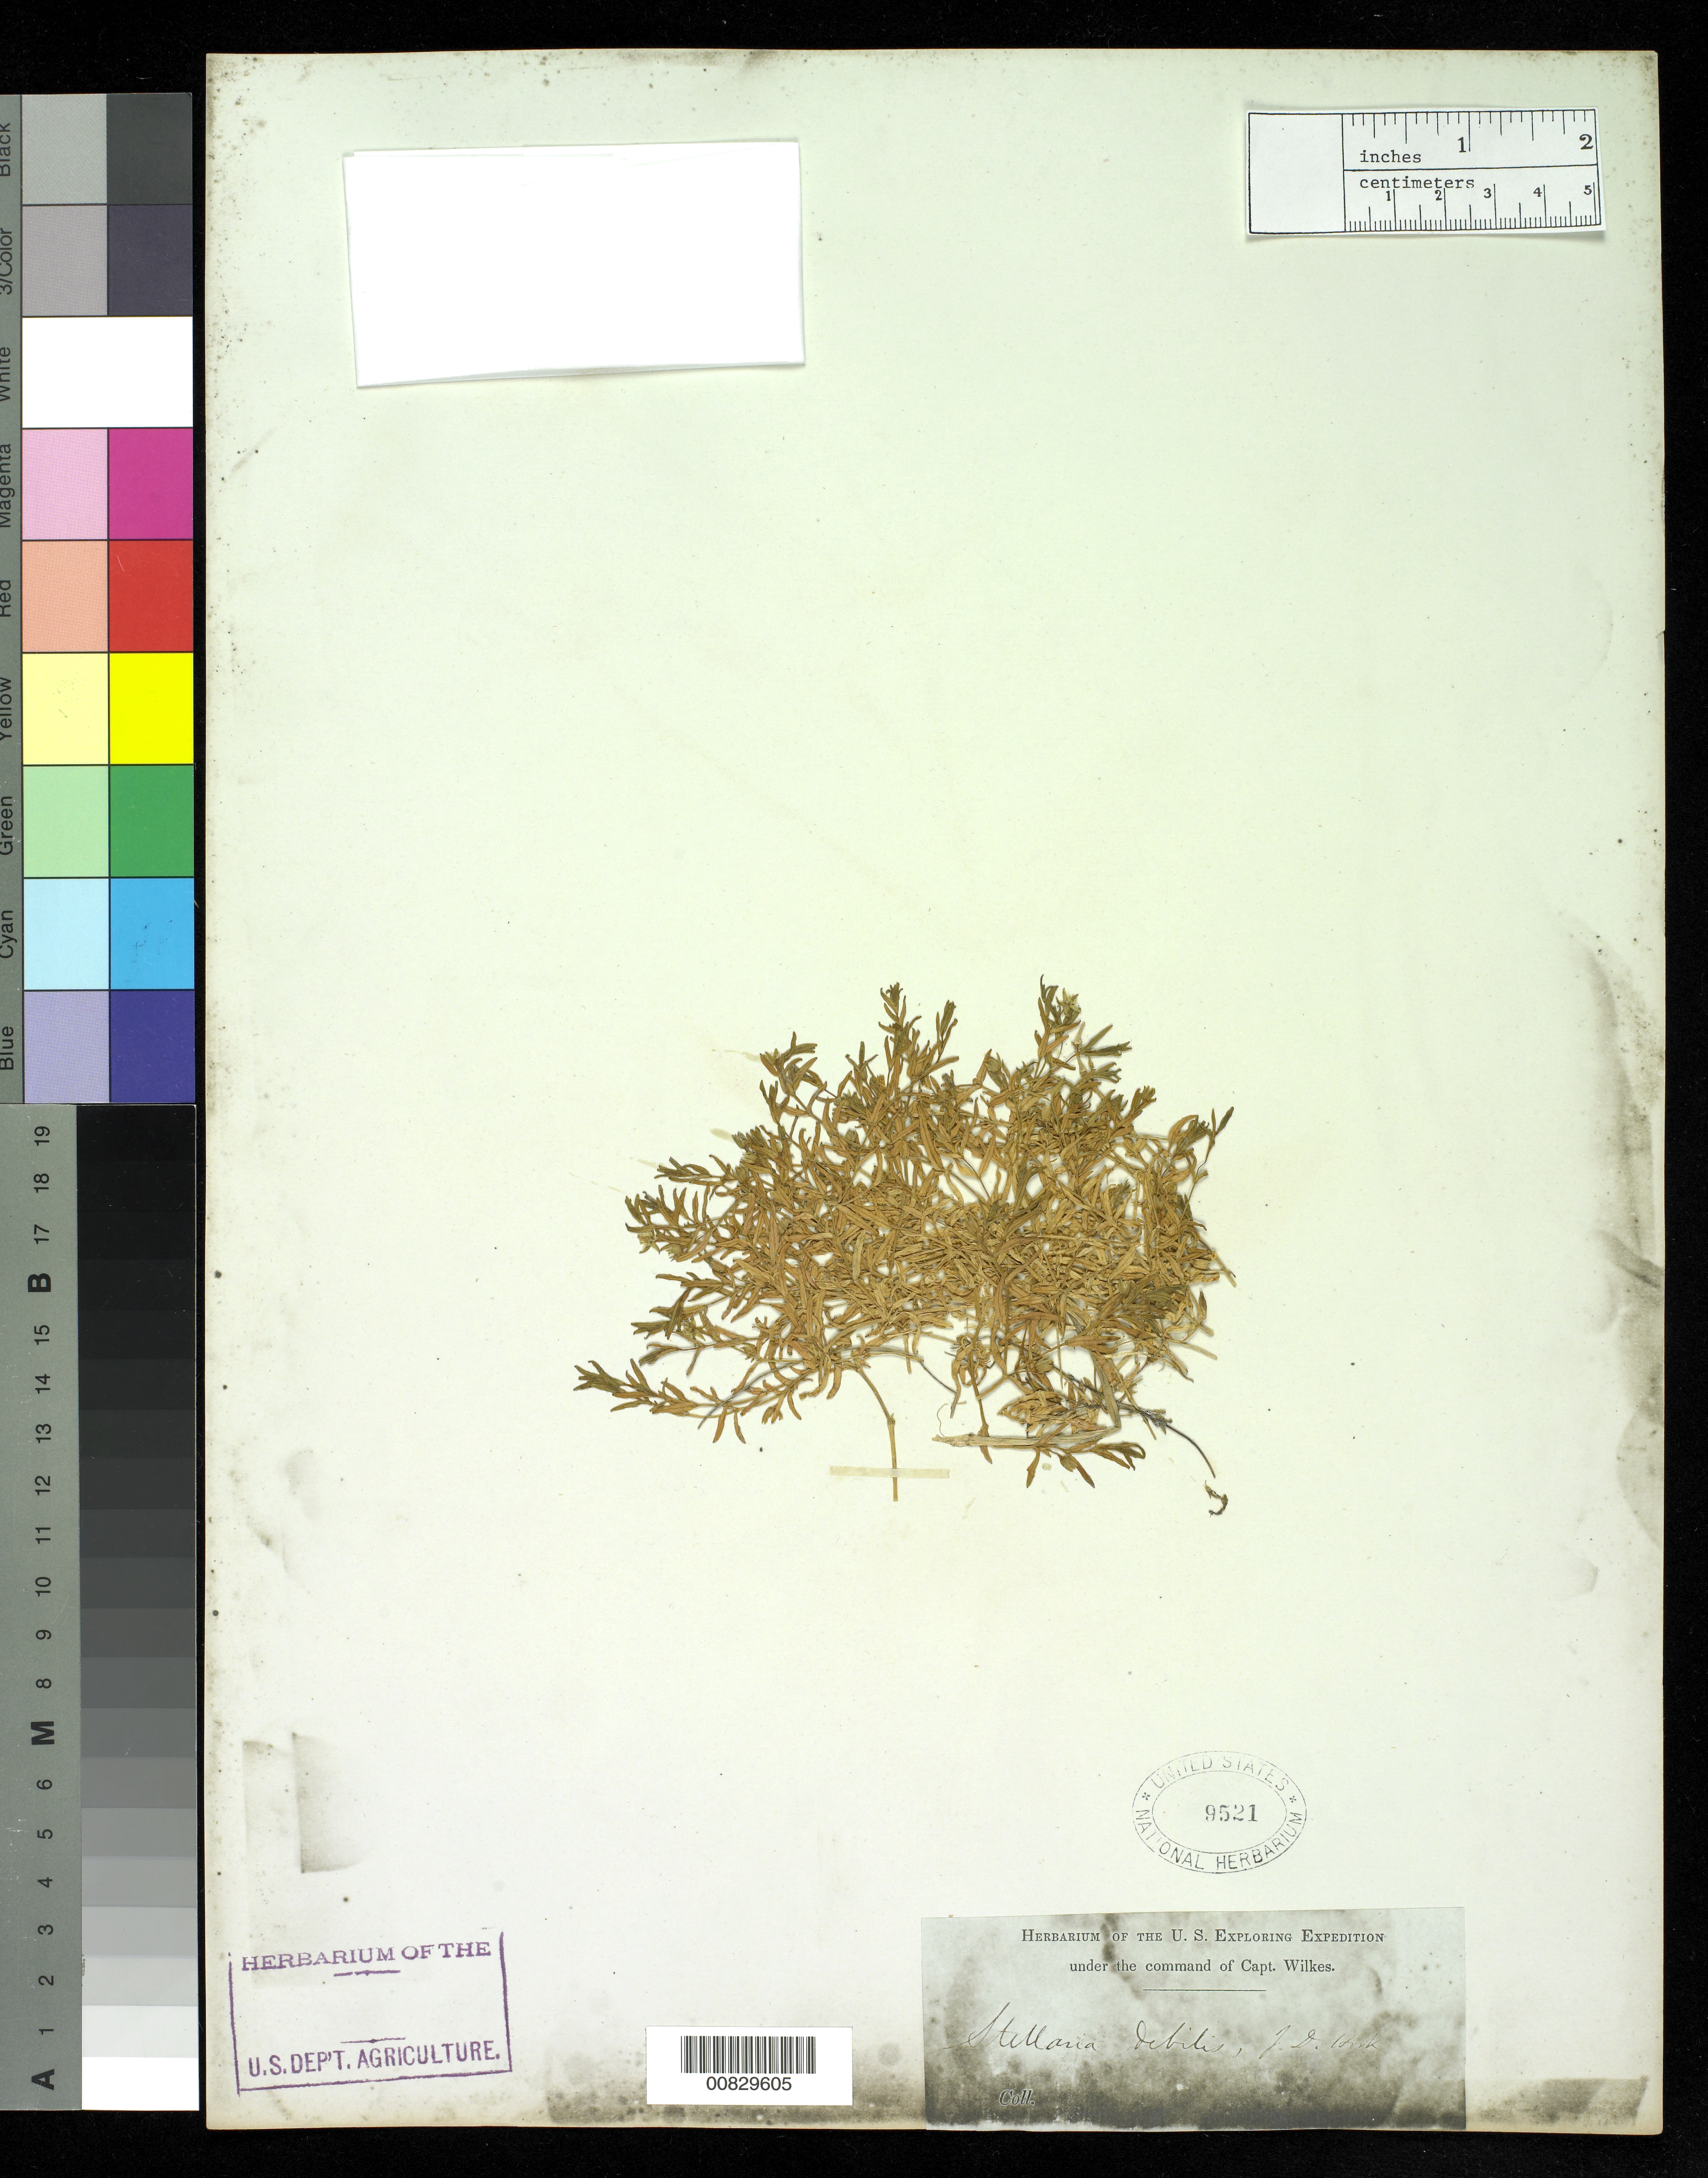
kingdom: Plantae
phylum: Tracheophyta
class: Magnoliopsida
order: Caryophyllales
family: Caryophyllaceae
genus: Stellaria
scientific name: Stellaria debilis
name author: d'Urv.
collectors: Wilkes Explor. Exped.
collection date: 1838/1842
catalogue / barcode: US 9521